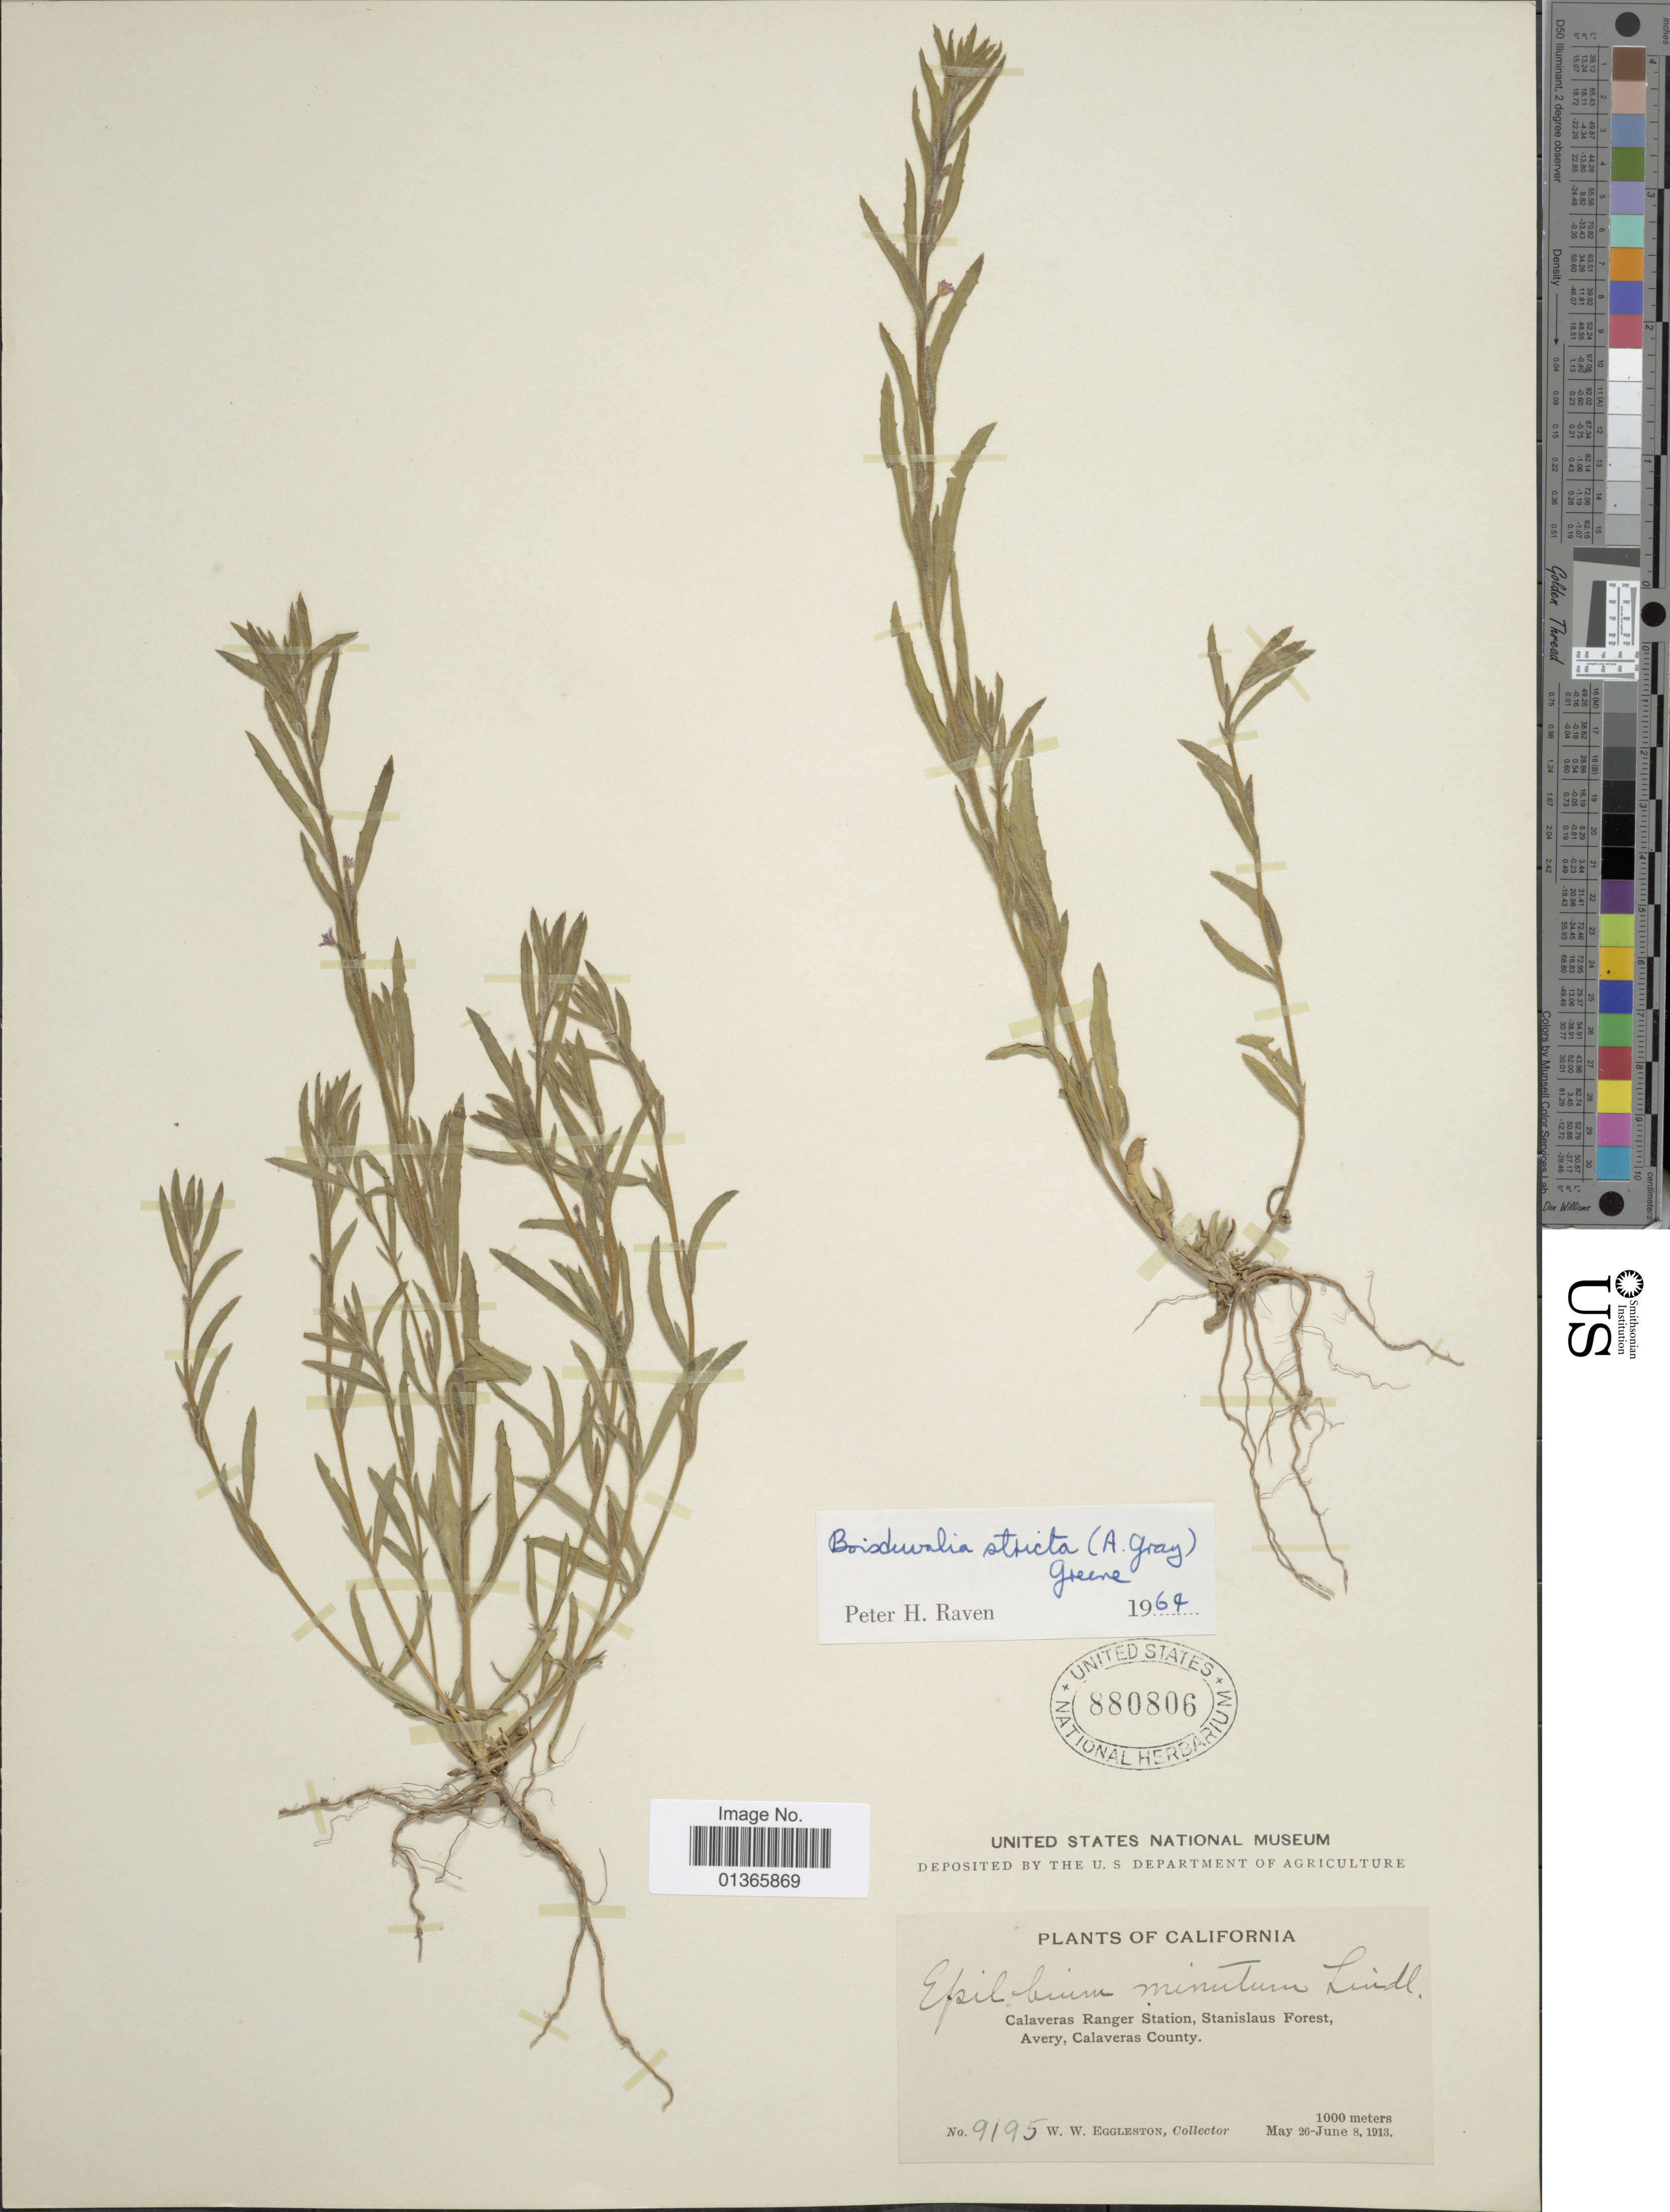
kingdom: Plantae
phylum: Tracheophyta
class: Magnoliopsida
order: Myrtales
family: Onagraceae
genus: Epilobium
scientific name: Epilobium torreyi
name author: (S. Watson) Hoch & P.H. Raven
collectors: W. W. Eggleston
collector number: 9195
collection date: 1913-05-26/1913-06-08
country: United States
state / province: California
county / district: Calaveras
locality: Calaveras Ranger Station, Stanislaus Forest, Avery, Calaveras County.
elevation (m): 1000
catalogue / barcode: US 880806